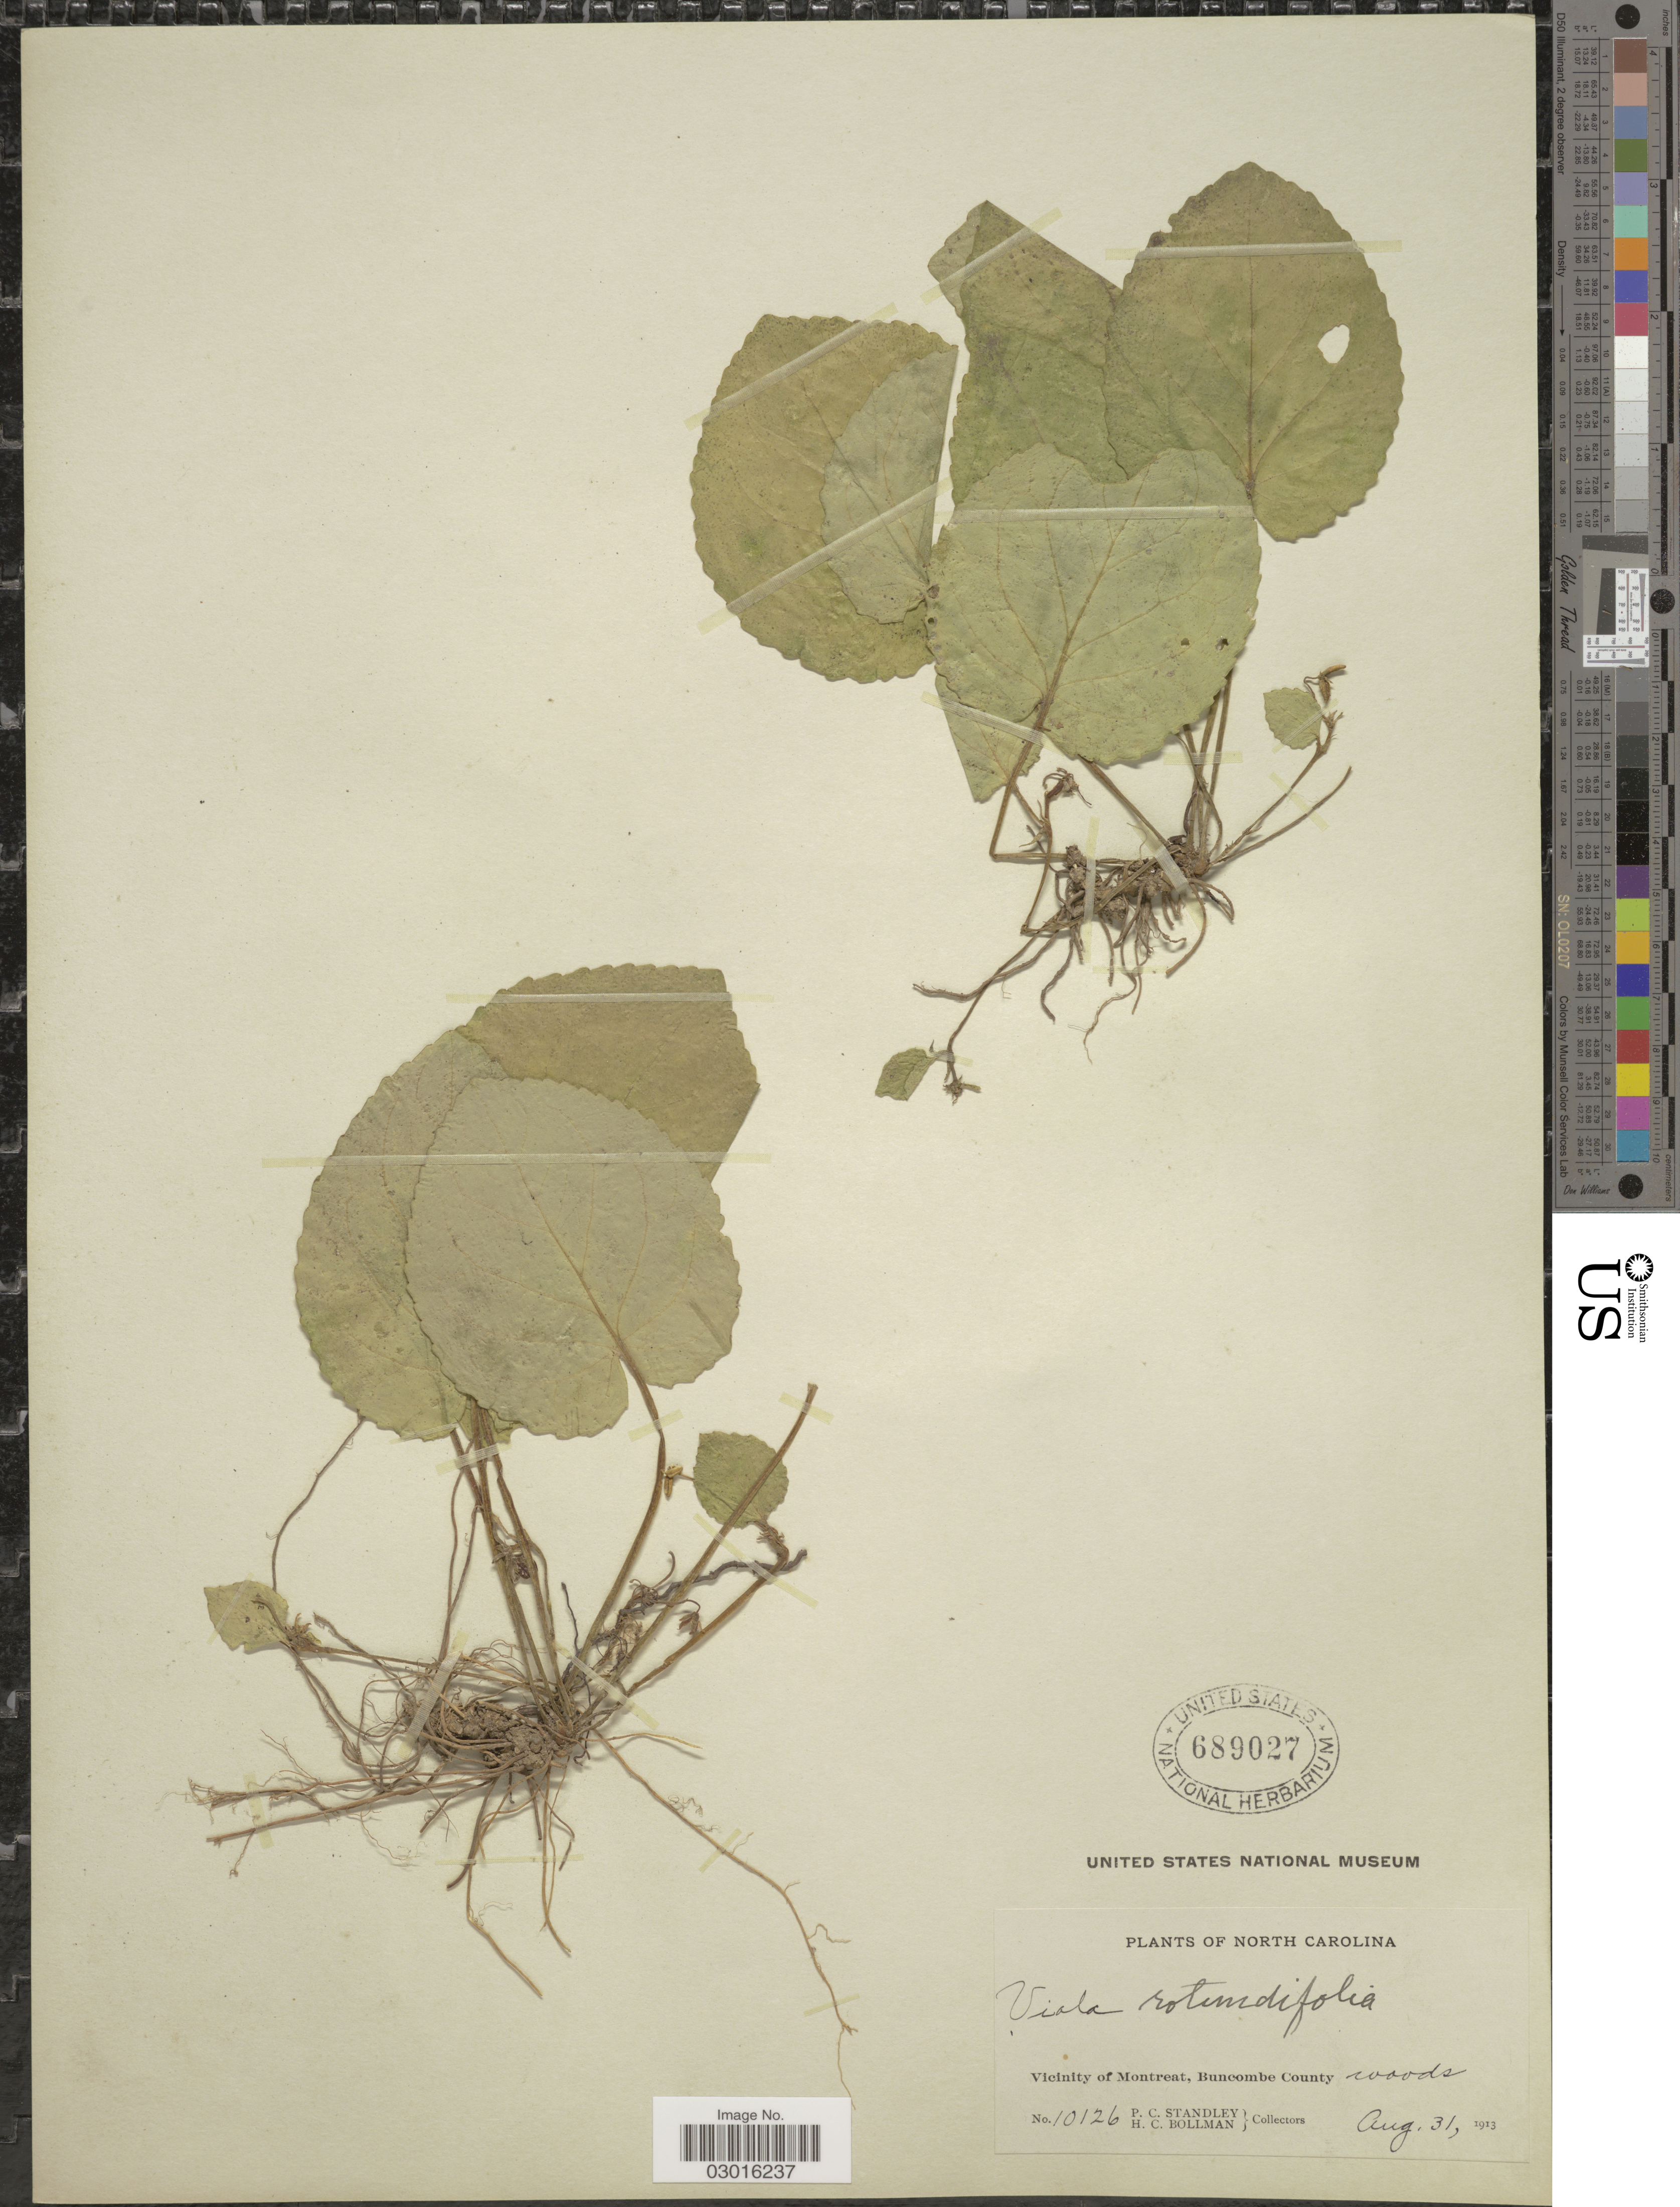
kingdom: Plantae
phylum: Tracheophyta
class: Magnoliopsida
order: Malpighiales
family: Violaceae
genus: Viola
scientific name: Viola rotundifolia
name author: Michx.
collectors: P. C. Standley & H. C. Bollman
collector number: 10126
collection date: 1913-08-31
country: United States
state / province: North Carolina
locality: Vicinity of Montreat, Buncombe County.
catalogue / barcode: US 689027